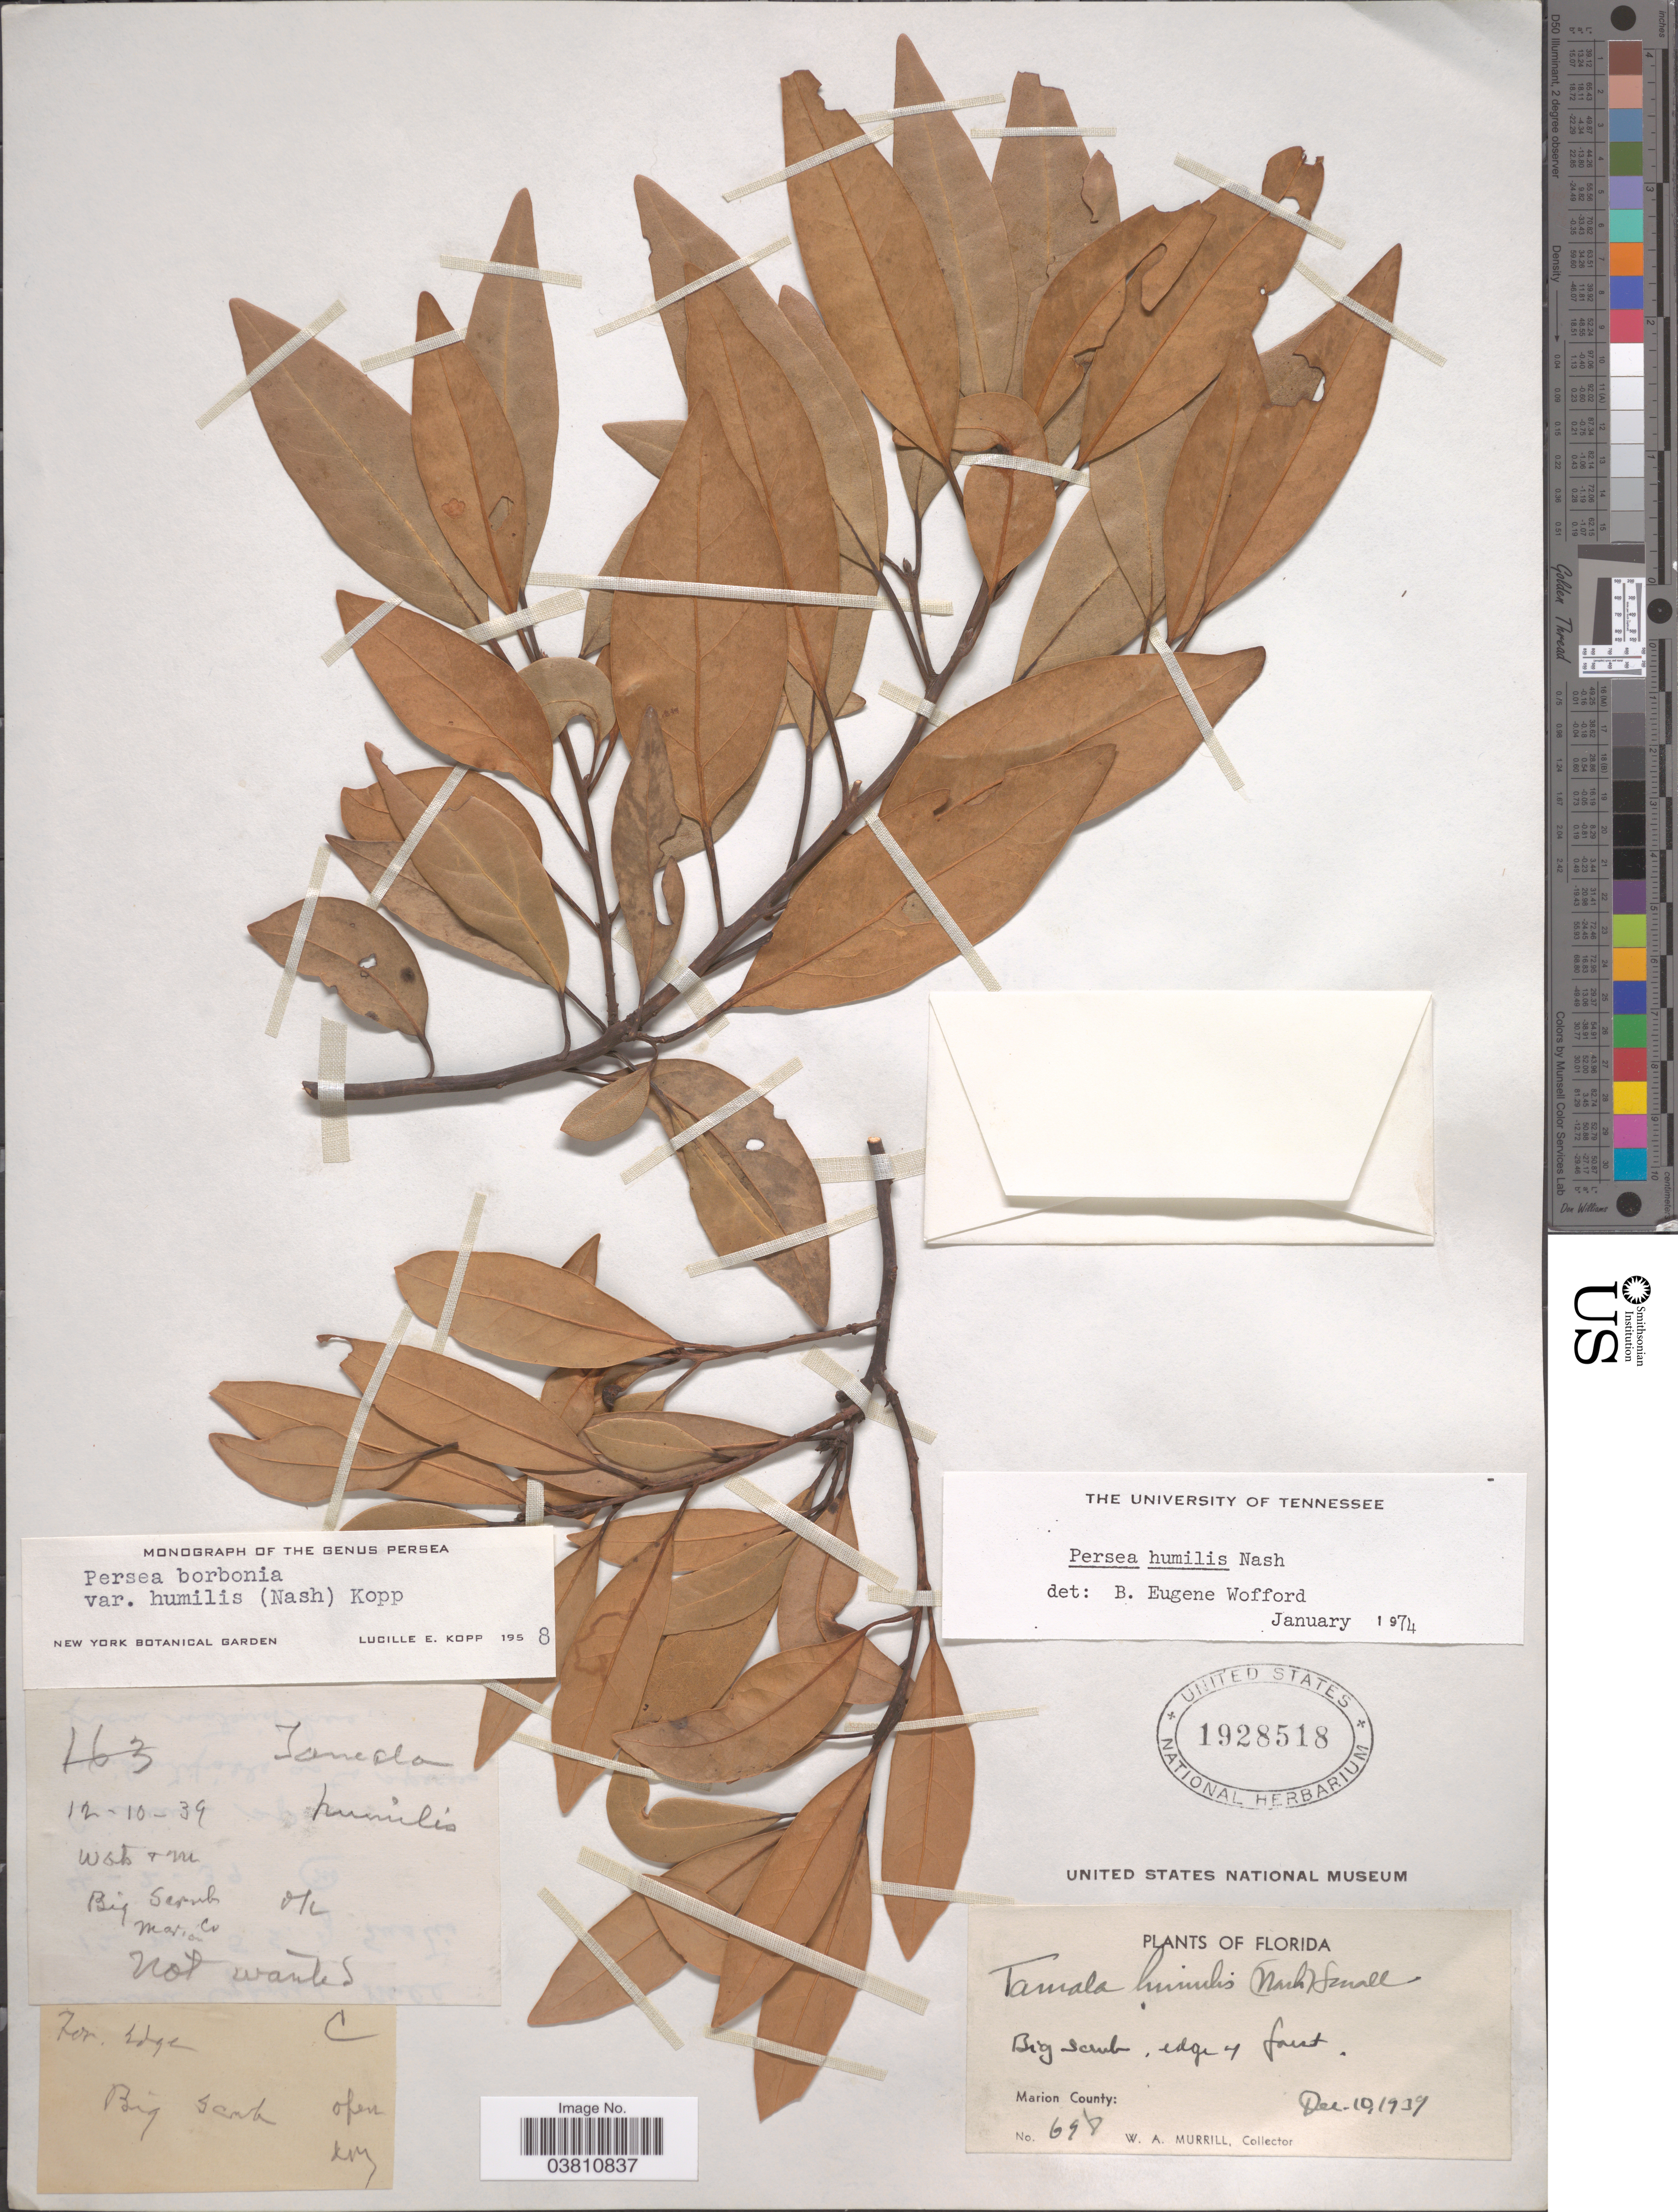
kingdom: Plantae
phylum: Tracheophyta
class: Magnoliopsida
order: Laurales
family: Lauraceae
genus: Persea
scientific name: Persea humilis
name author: Nash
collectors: W. A. Murrill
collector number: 698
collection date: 1939-12-10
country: United States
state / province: Florida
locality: Marion County.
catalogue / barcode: US 1928518